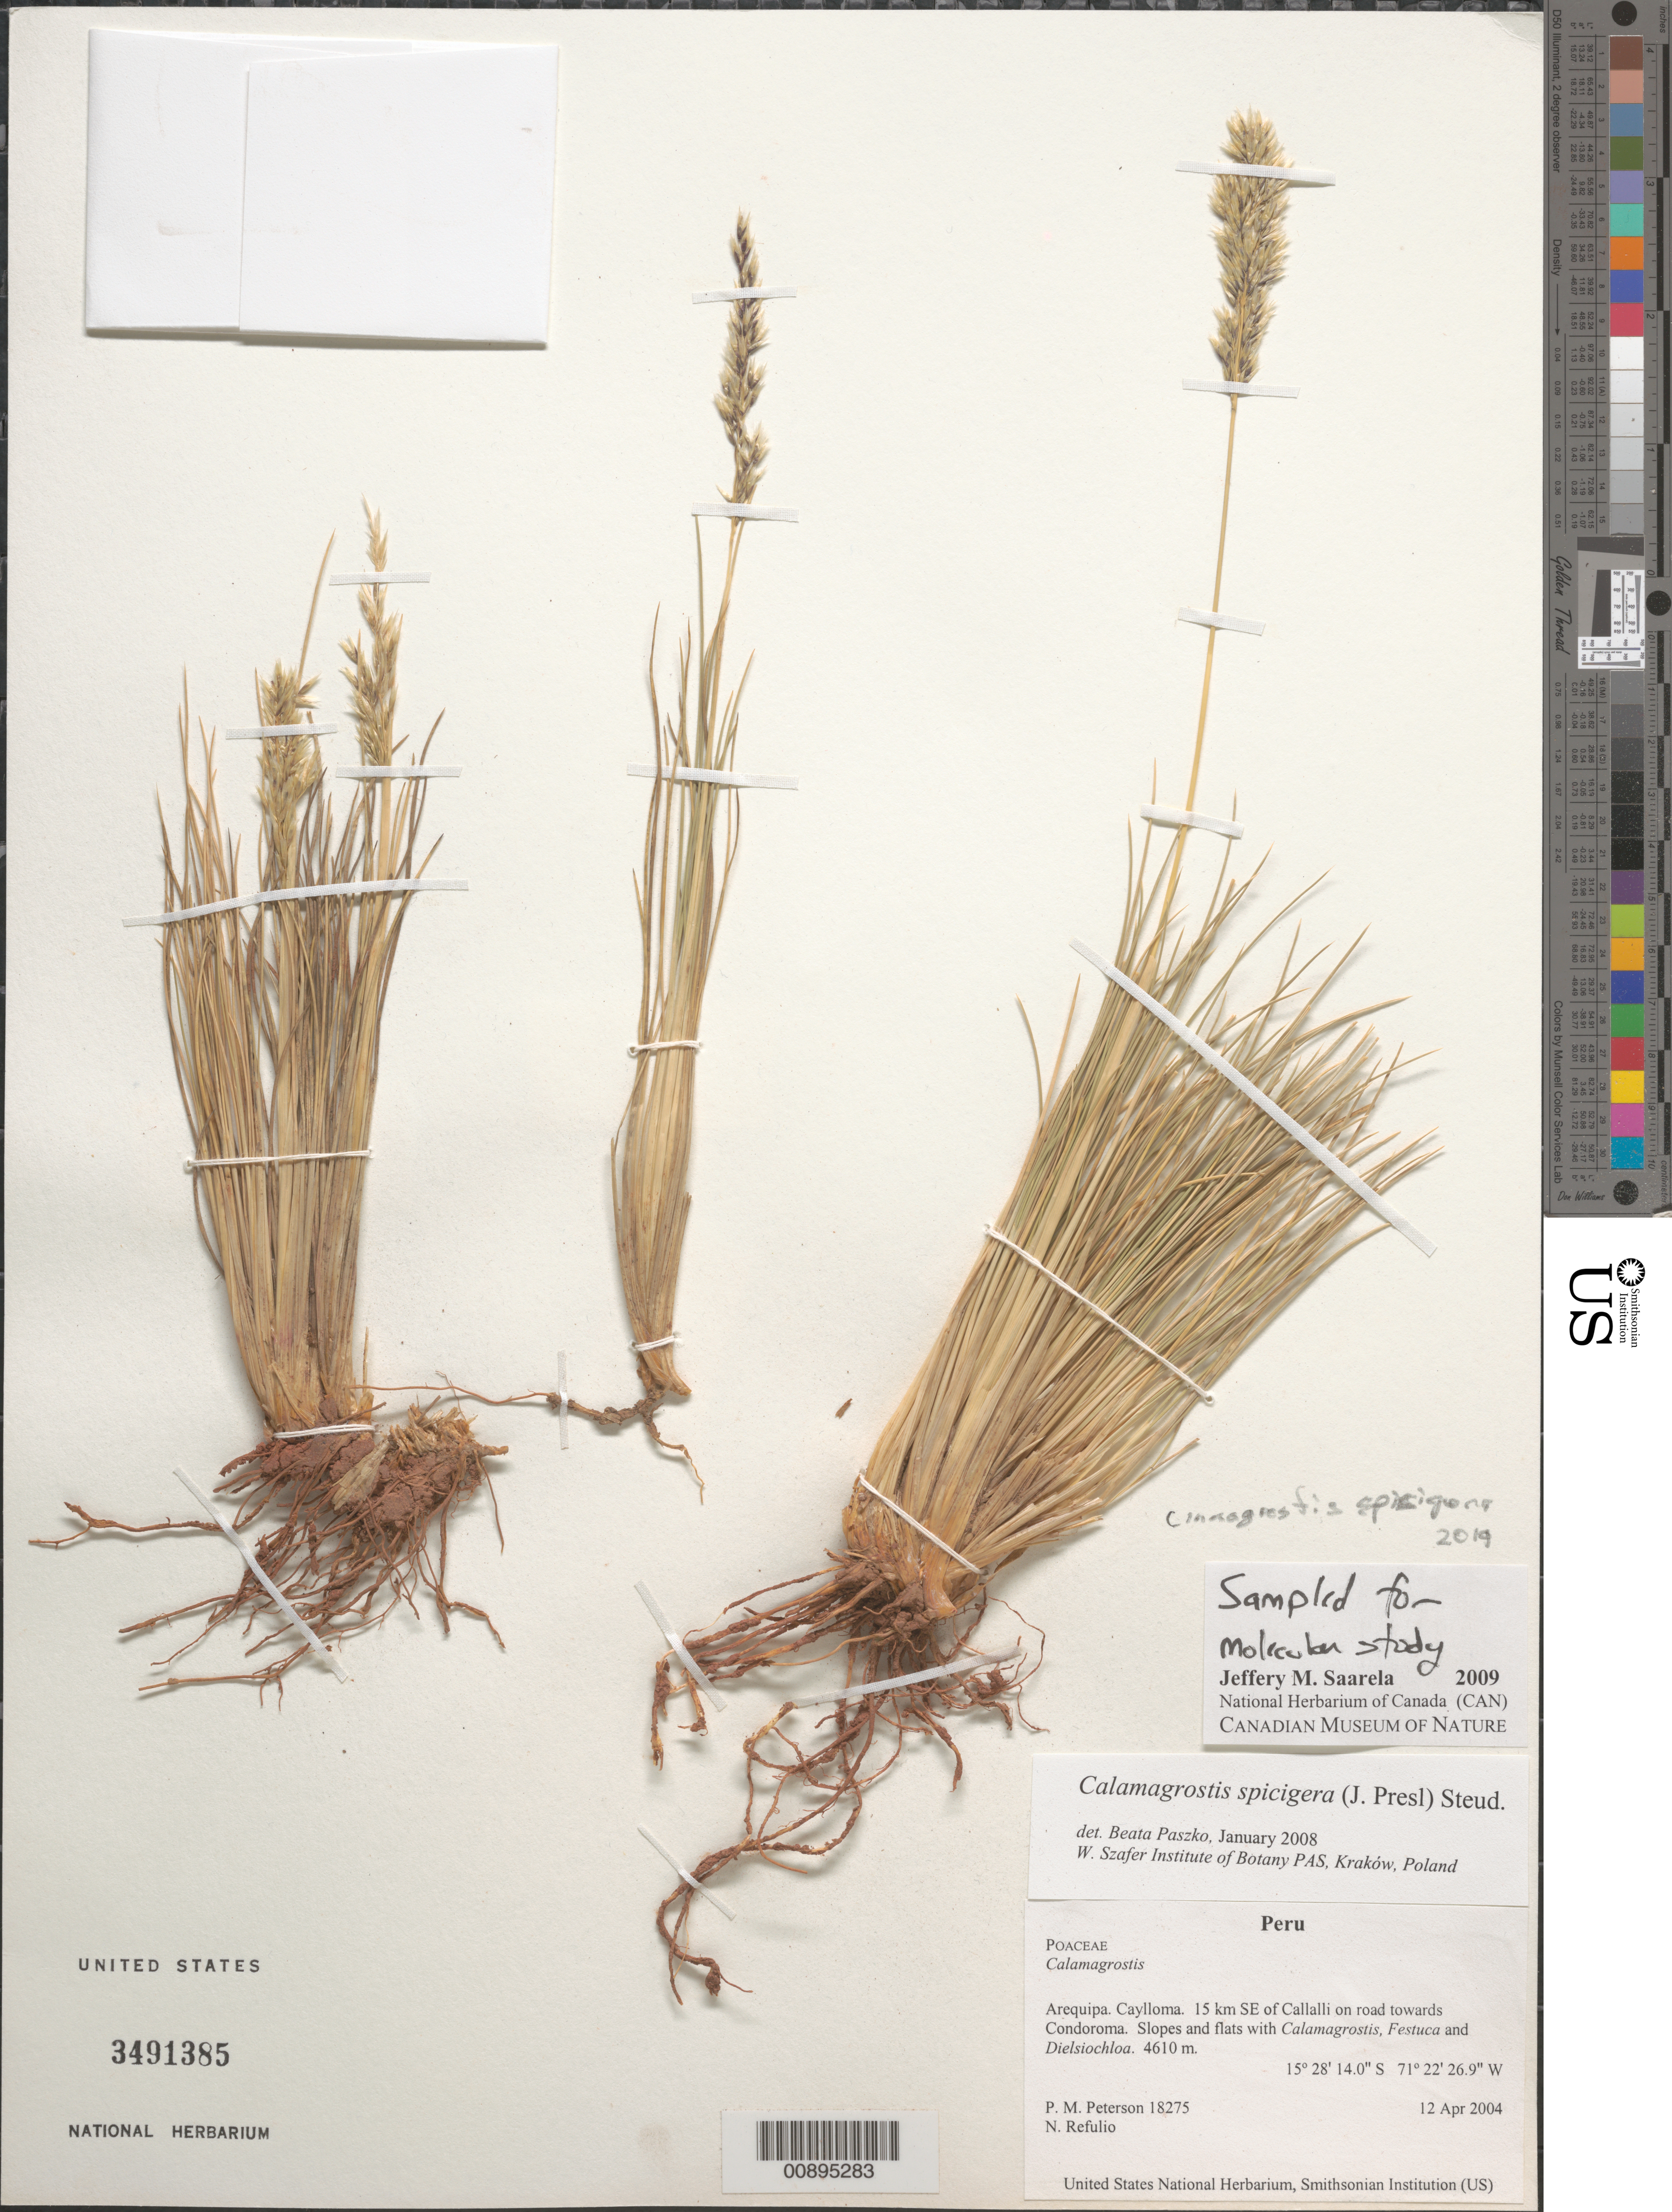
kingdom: Plantae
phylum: Tracheophyta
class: Liliopsida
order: Poales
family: Poaceae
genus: Cinnagrostis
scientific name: Cinnagrostis spicigera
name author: (J. Presl) P.M. Peterson et al.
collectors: P. M. Peterson & N. Refulio-Rodríguez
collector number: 18275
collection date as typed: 12 Apr 2004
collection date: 2004-04-12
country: Peru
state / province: Arequipa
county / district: Caylloma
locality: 15 km SE of Callalli on road towards Condoroma. Slopes and flats with Calamagrostis, Festuca and Dielsiochloa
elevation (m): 4610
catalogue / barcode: US 3491385